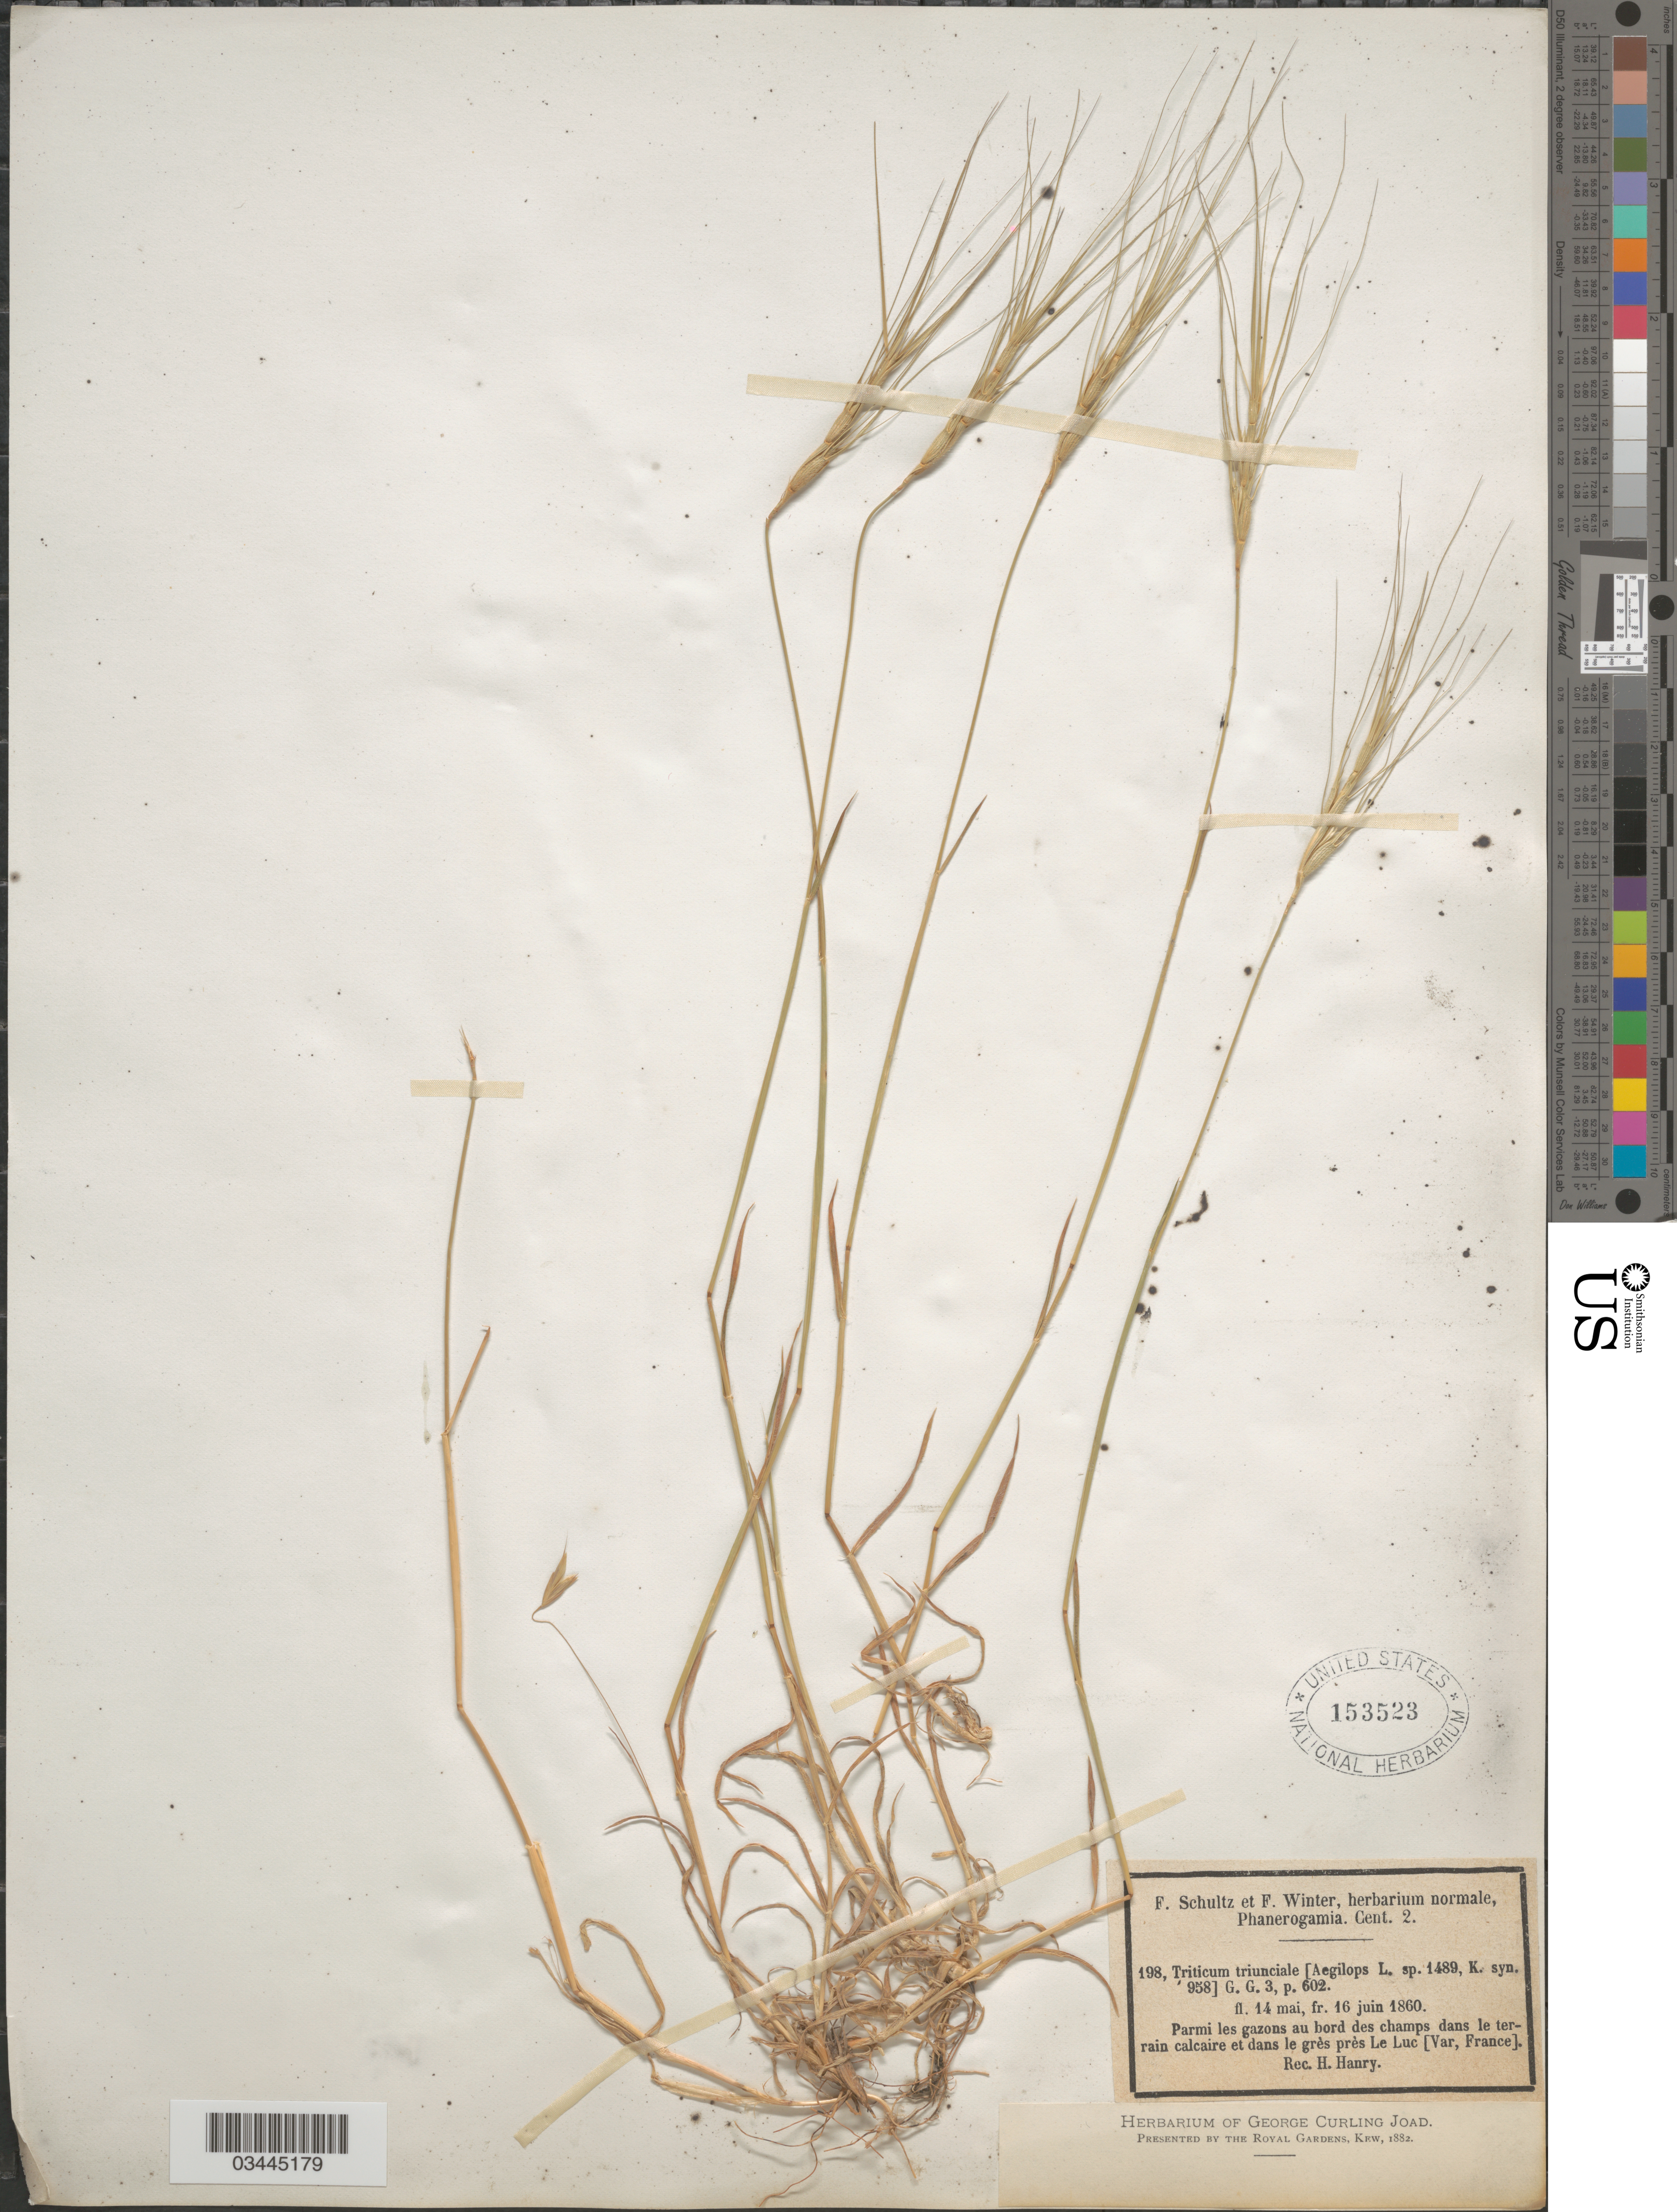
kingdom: Plantae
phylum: Tracheophyta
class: Liliopsida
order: Poales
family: Poaceae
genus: Aegilops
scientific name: Aegilops triuncialis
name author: L.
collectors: H. Hanry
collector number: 198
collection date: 1860-05-14/1860-06-16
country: France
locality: Parmi les gazons au bord des champs dans le terrain calcaire et dans le grès près le Luc [Var].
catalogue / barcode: US 153523